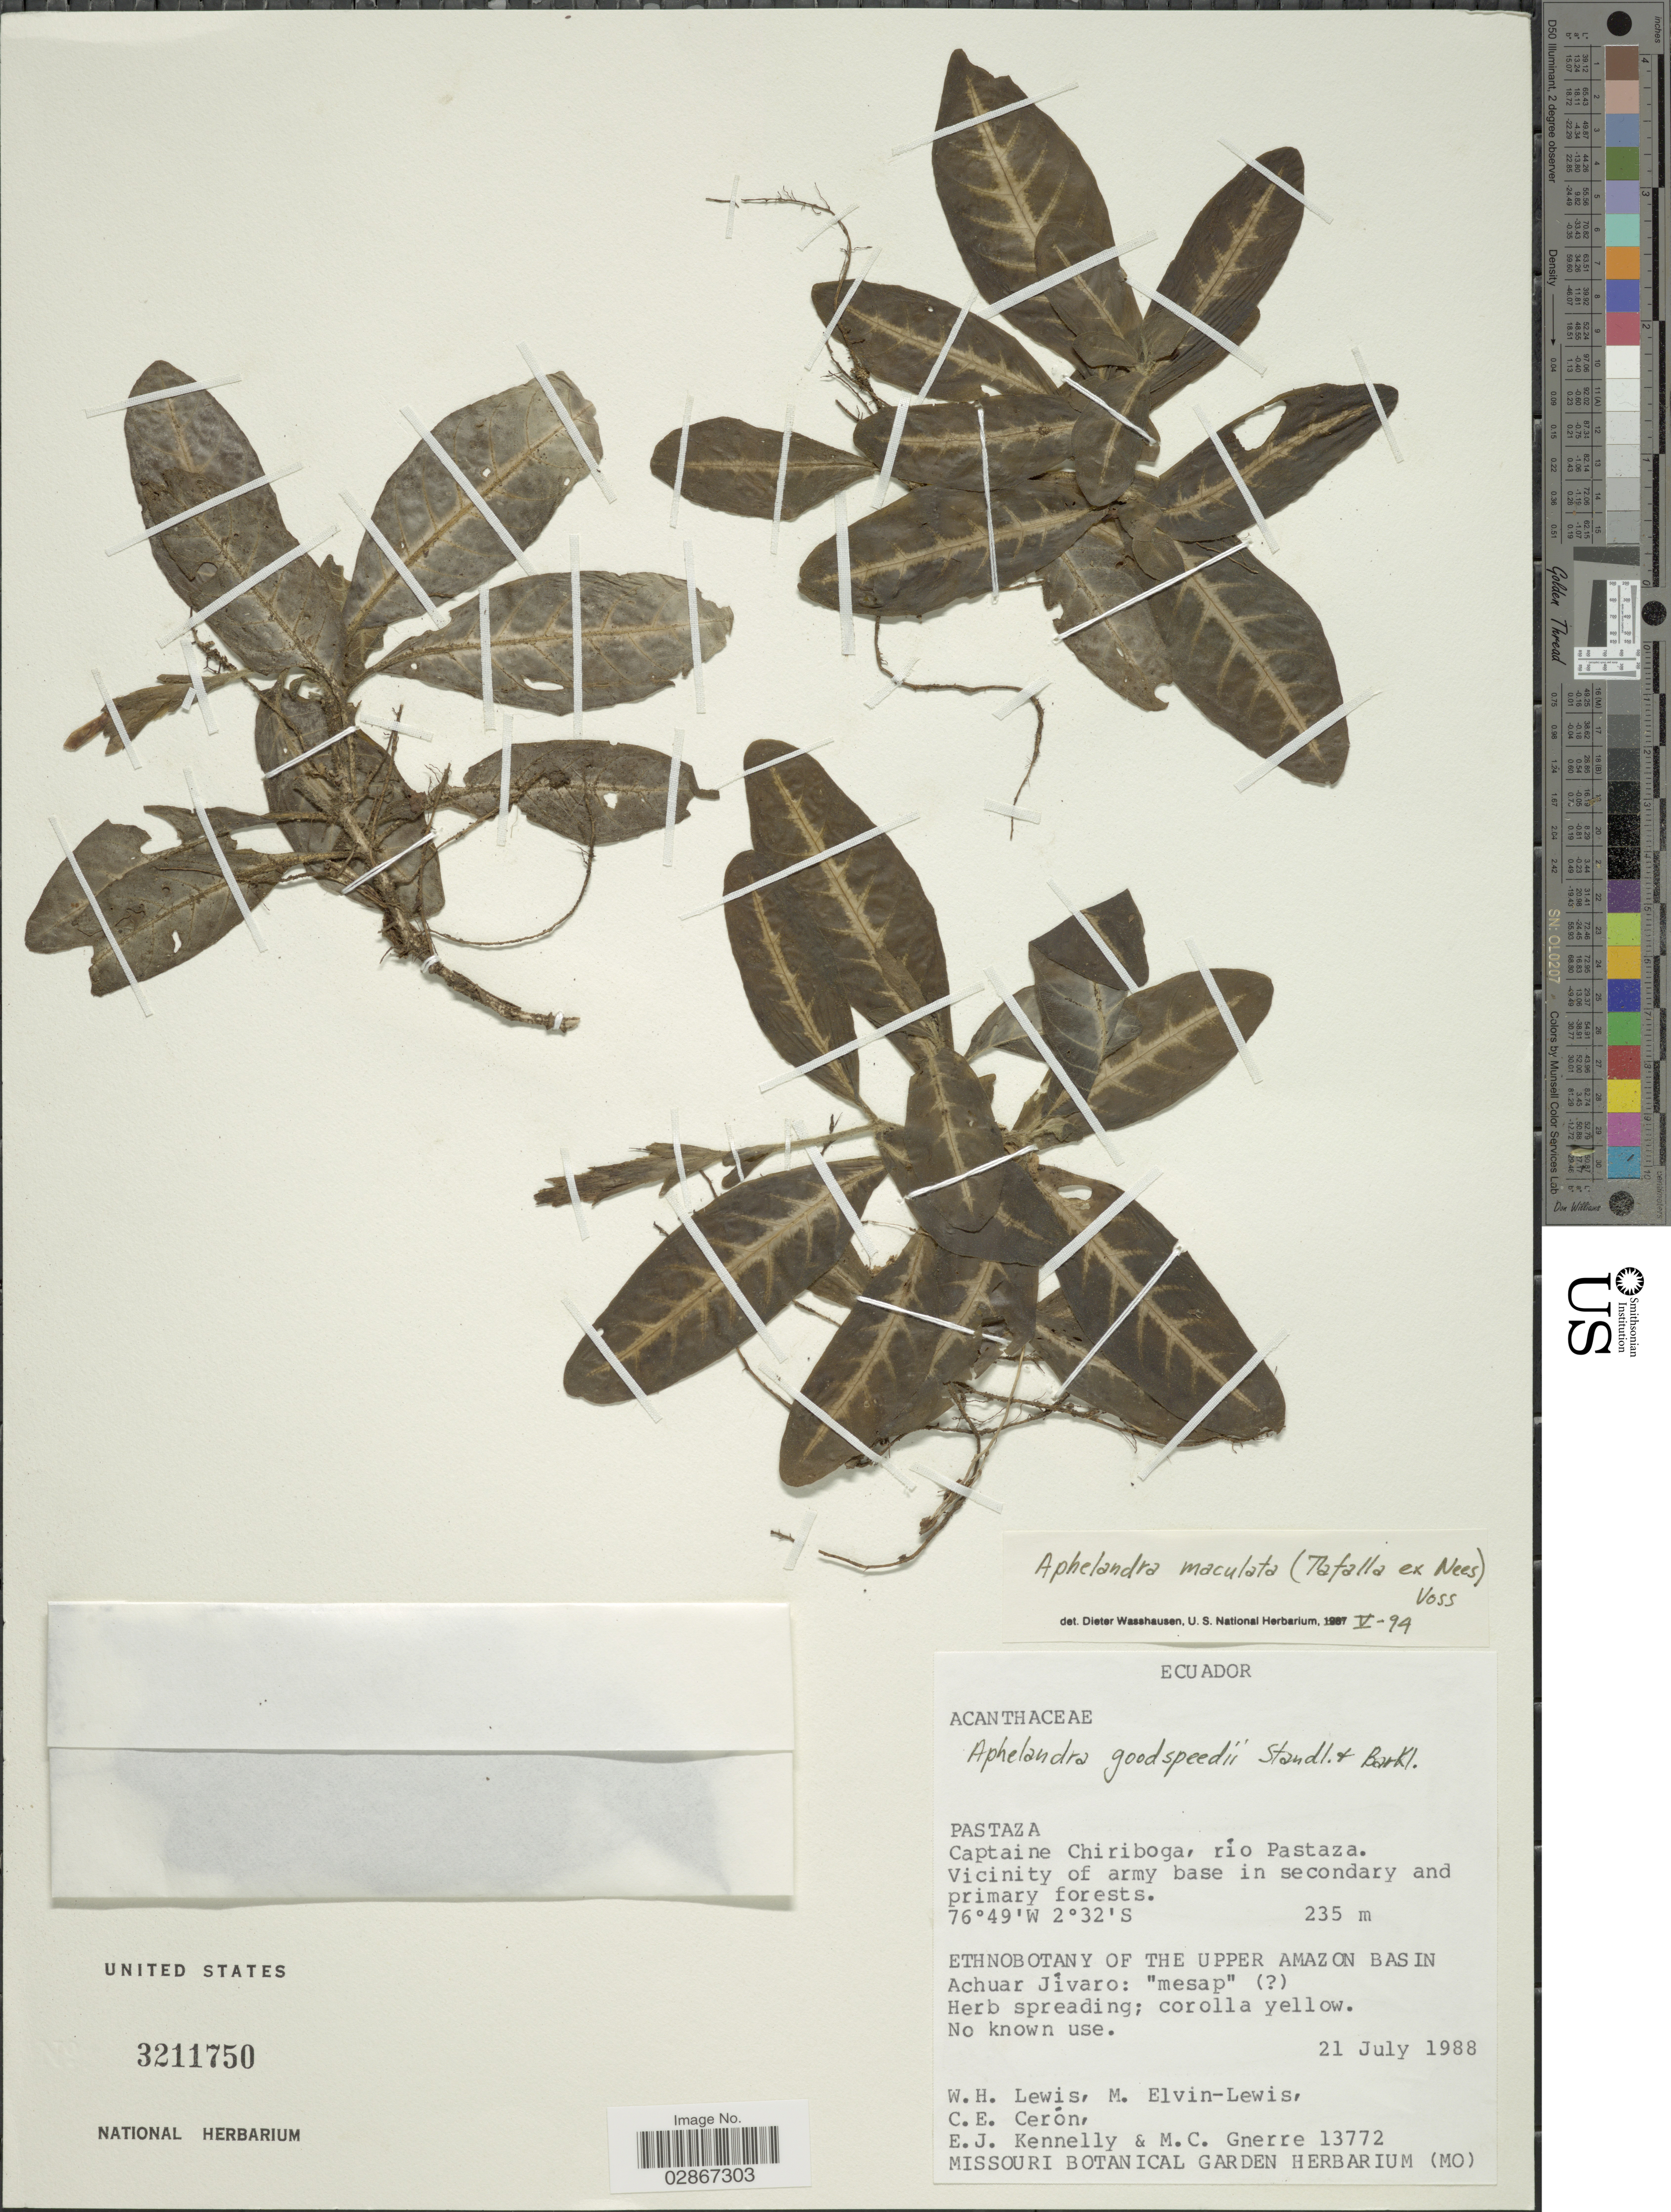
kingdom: Plantae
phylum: Tracheophyta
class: Magnoliopsida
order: Lamiales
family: Acanthaceae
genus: Aphelandra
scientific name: Aphelandra maculata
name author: (Tafalla ex Nees) Voss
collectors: W. H. Lewis, M. Elvin-Lewis, C. E. Cerón M., E. Kennelly & M. Gnerre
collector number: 13772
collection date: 1988-07-21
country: Ecuador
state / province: Pastaza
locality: Captaine Chiriboga, río Pastaza. Vicinity of army base in secondary and primary forests.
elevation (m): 235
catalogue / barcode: US 3211750